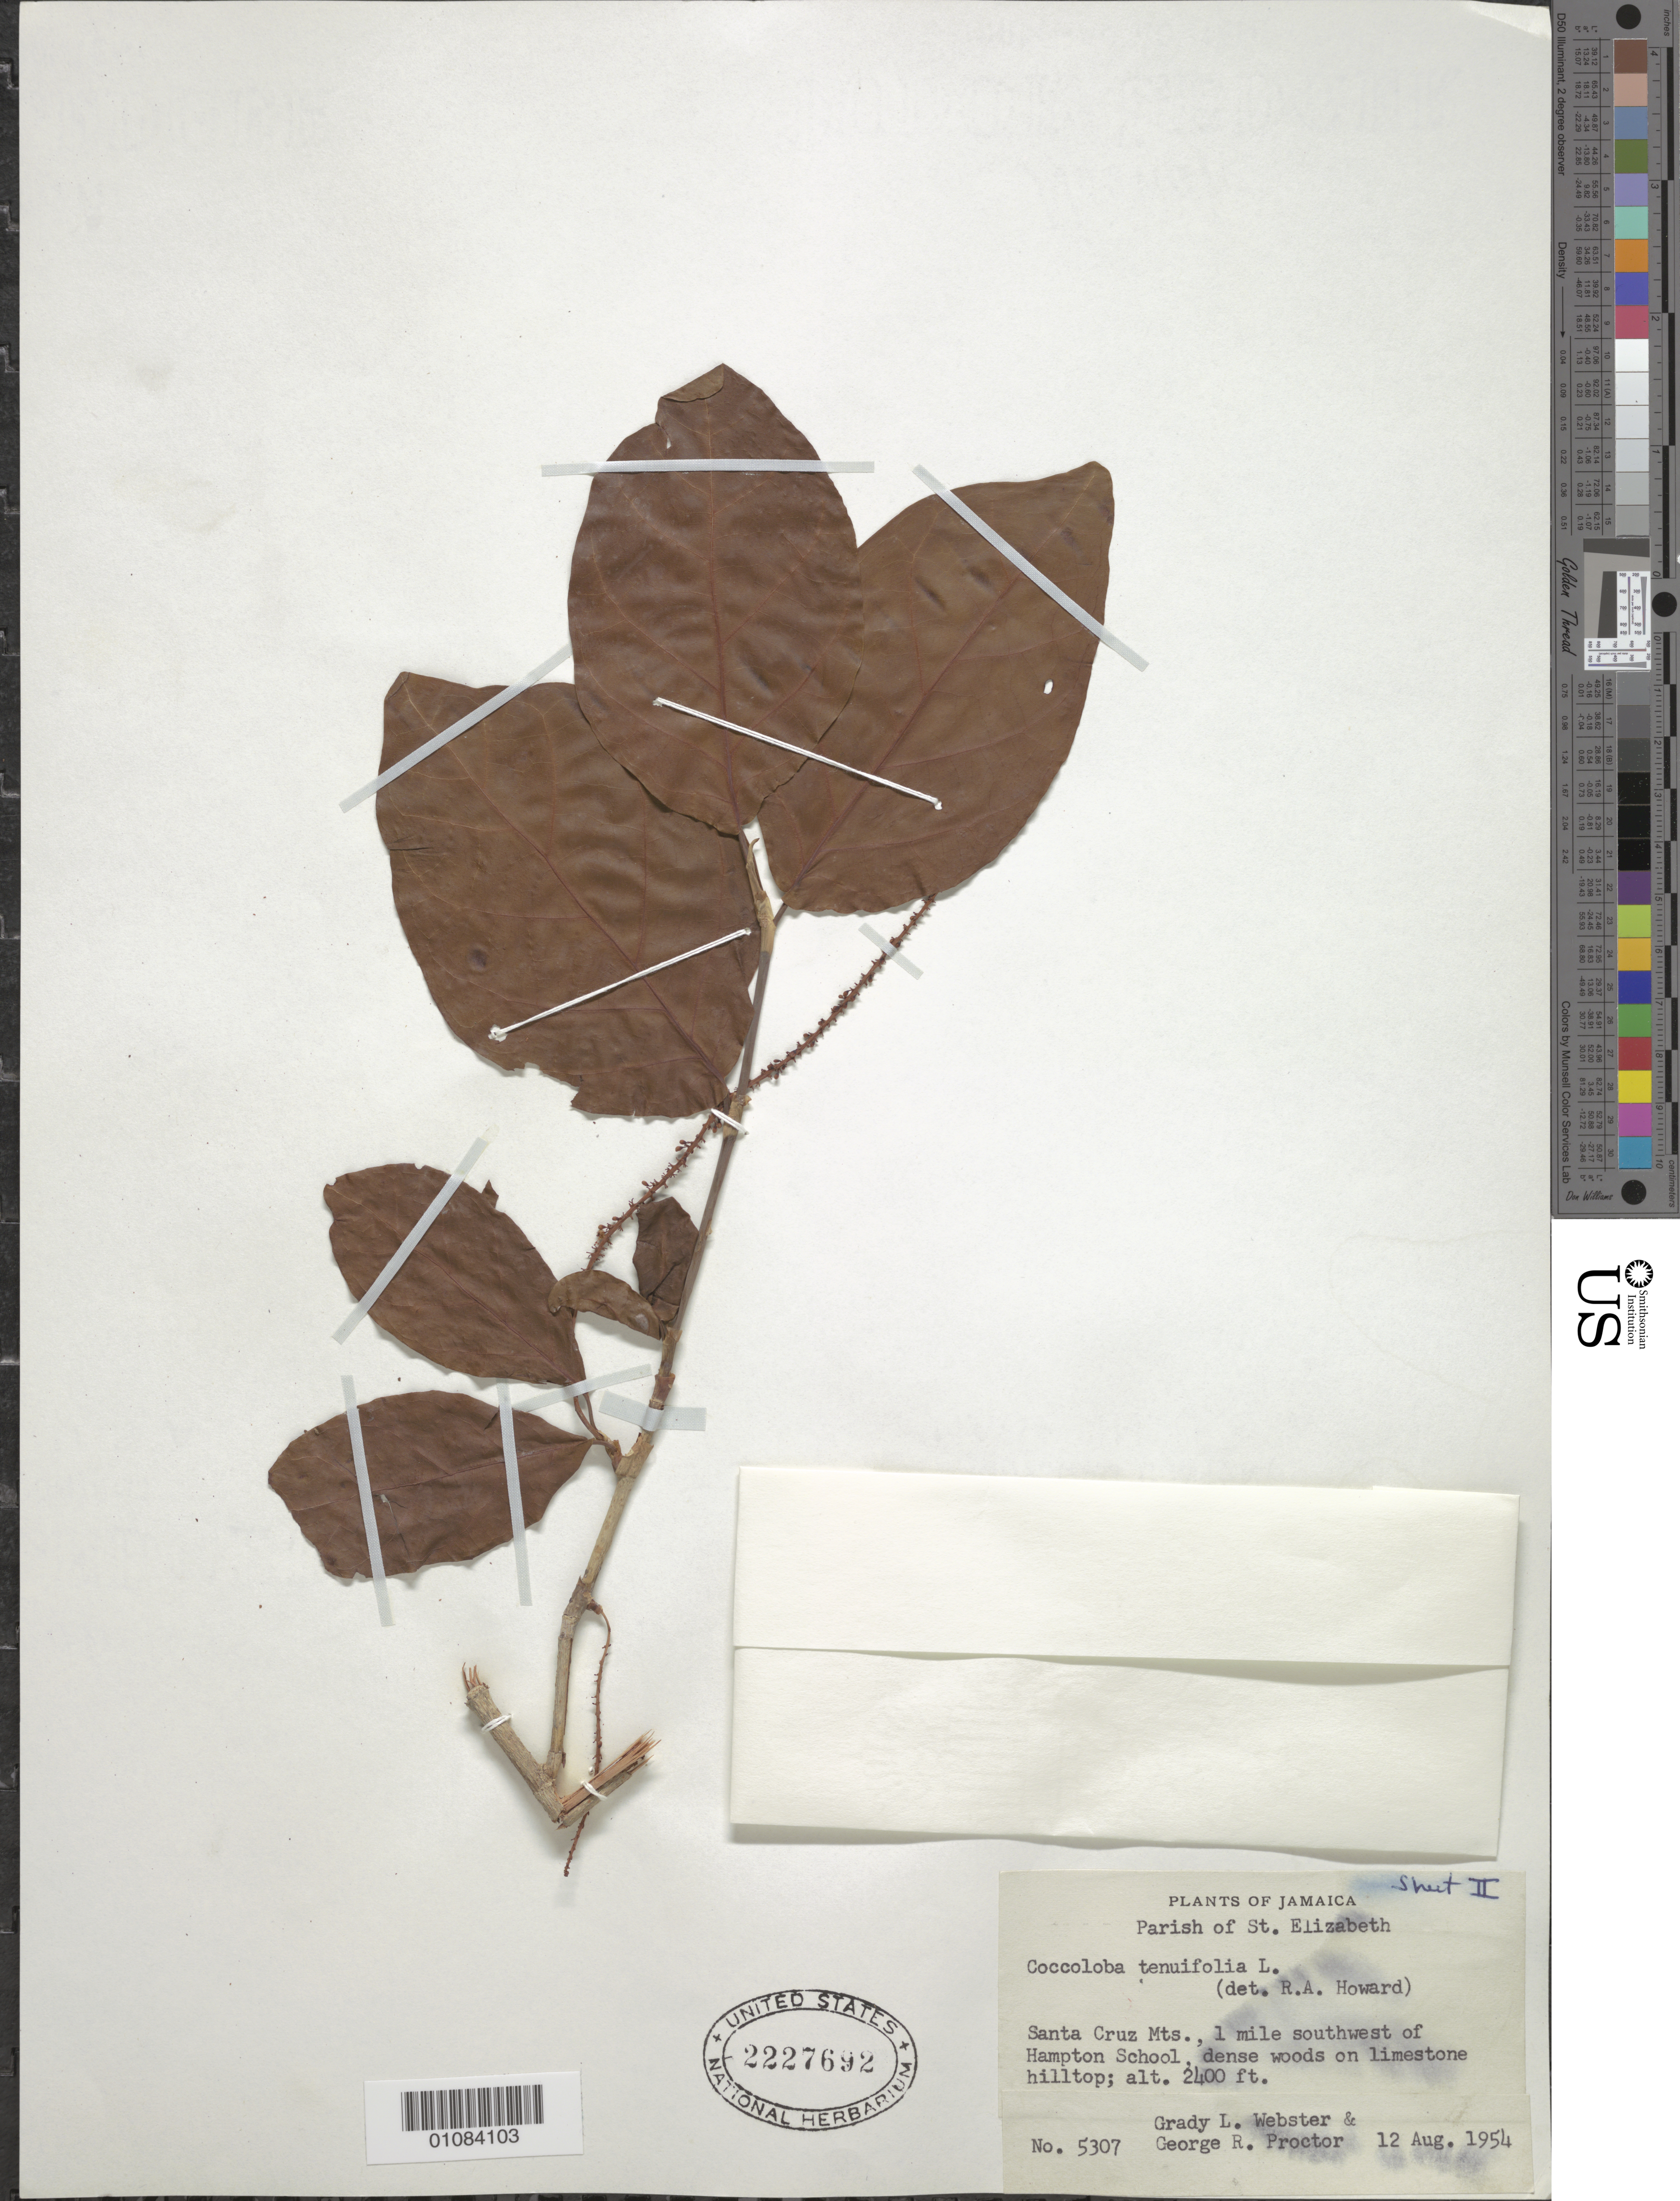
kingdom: Plantae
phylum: Tracheophyta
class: Magnoliopsida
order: Caryophyllales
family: Polygonaceae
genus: Coccoloba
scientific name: Coccoloba tenuifolia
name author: L.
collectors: G. L. Webster & G. R. Proctor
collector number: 5307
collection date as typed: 12 Aug 1954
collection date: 1954-08-12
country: Jamaica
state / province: Saint Elizabeth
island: Jamaica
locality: Santa Cruz Mts., 1 mile southwest of Hampton School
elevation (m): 732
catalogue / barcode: US 2227692